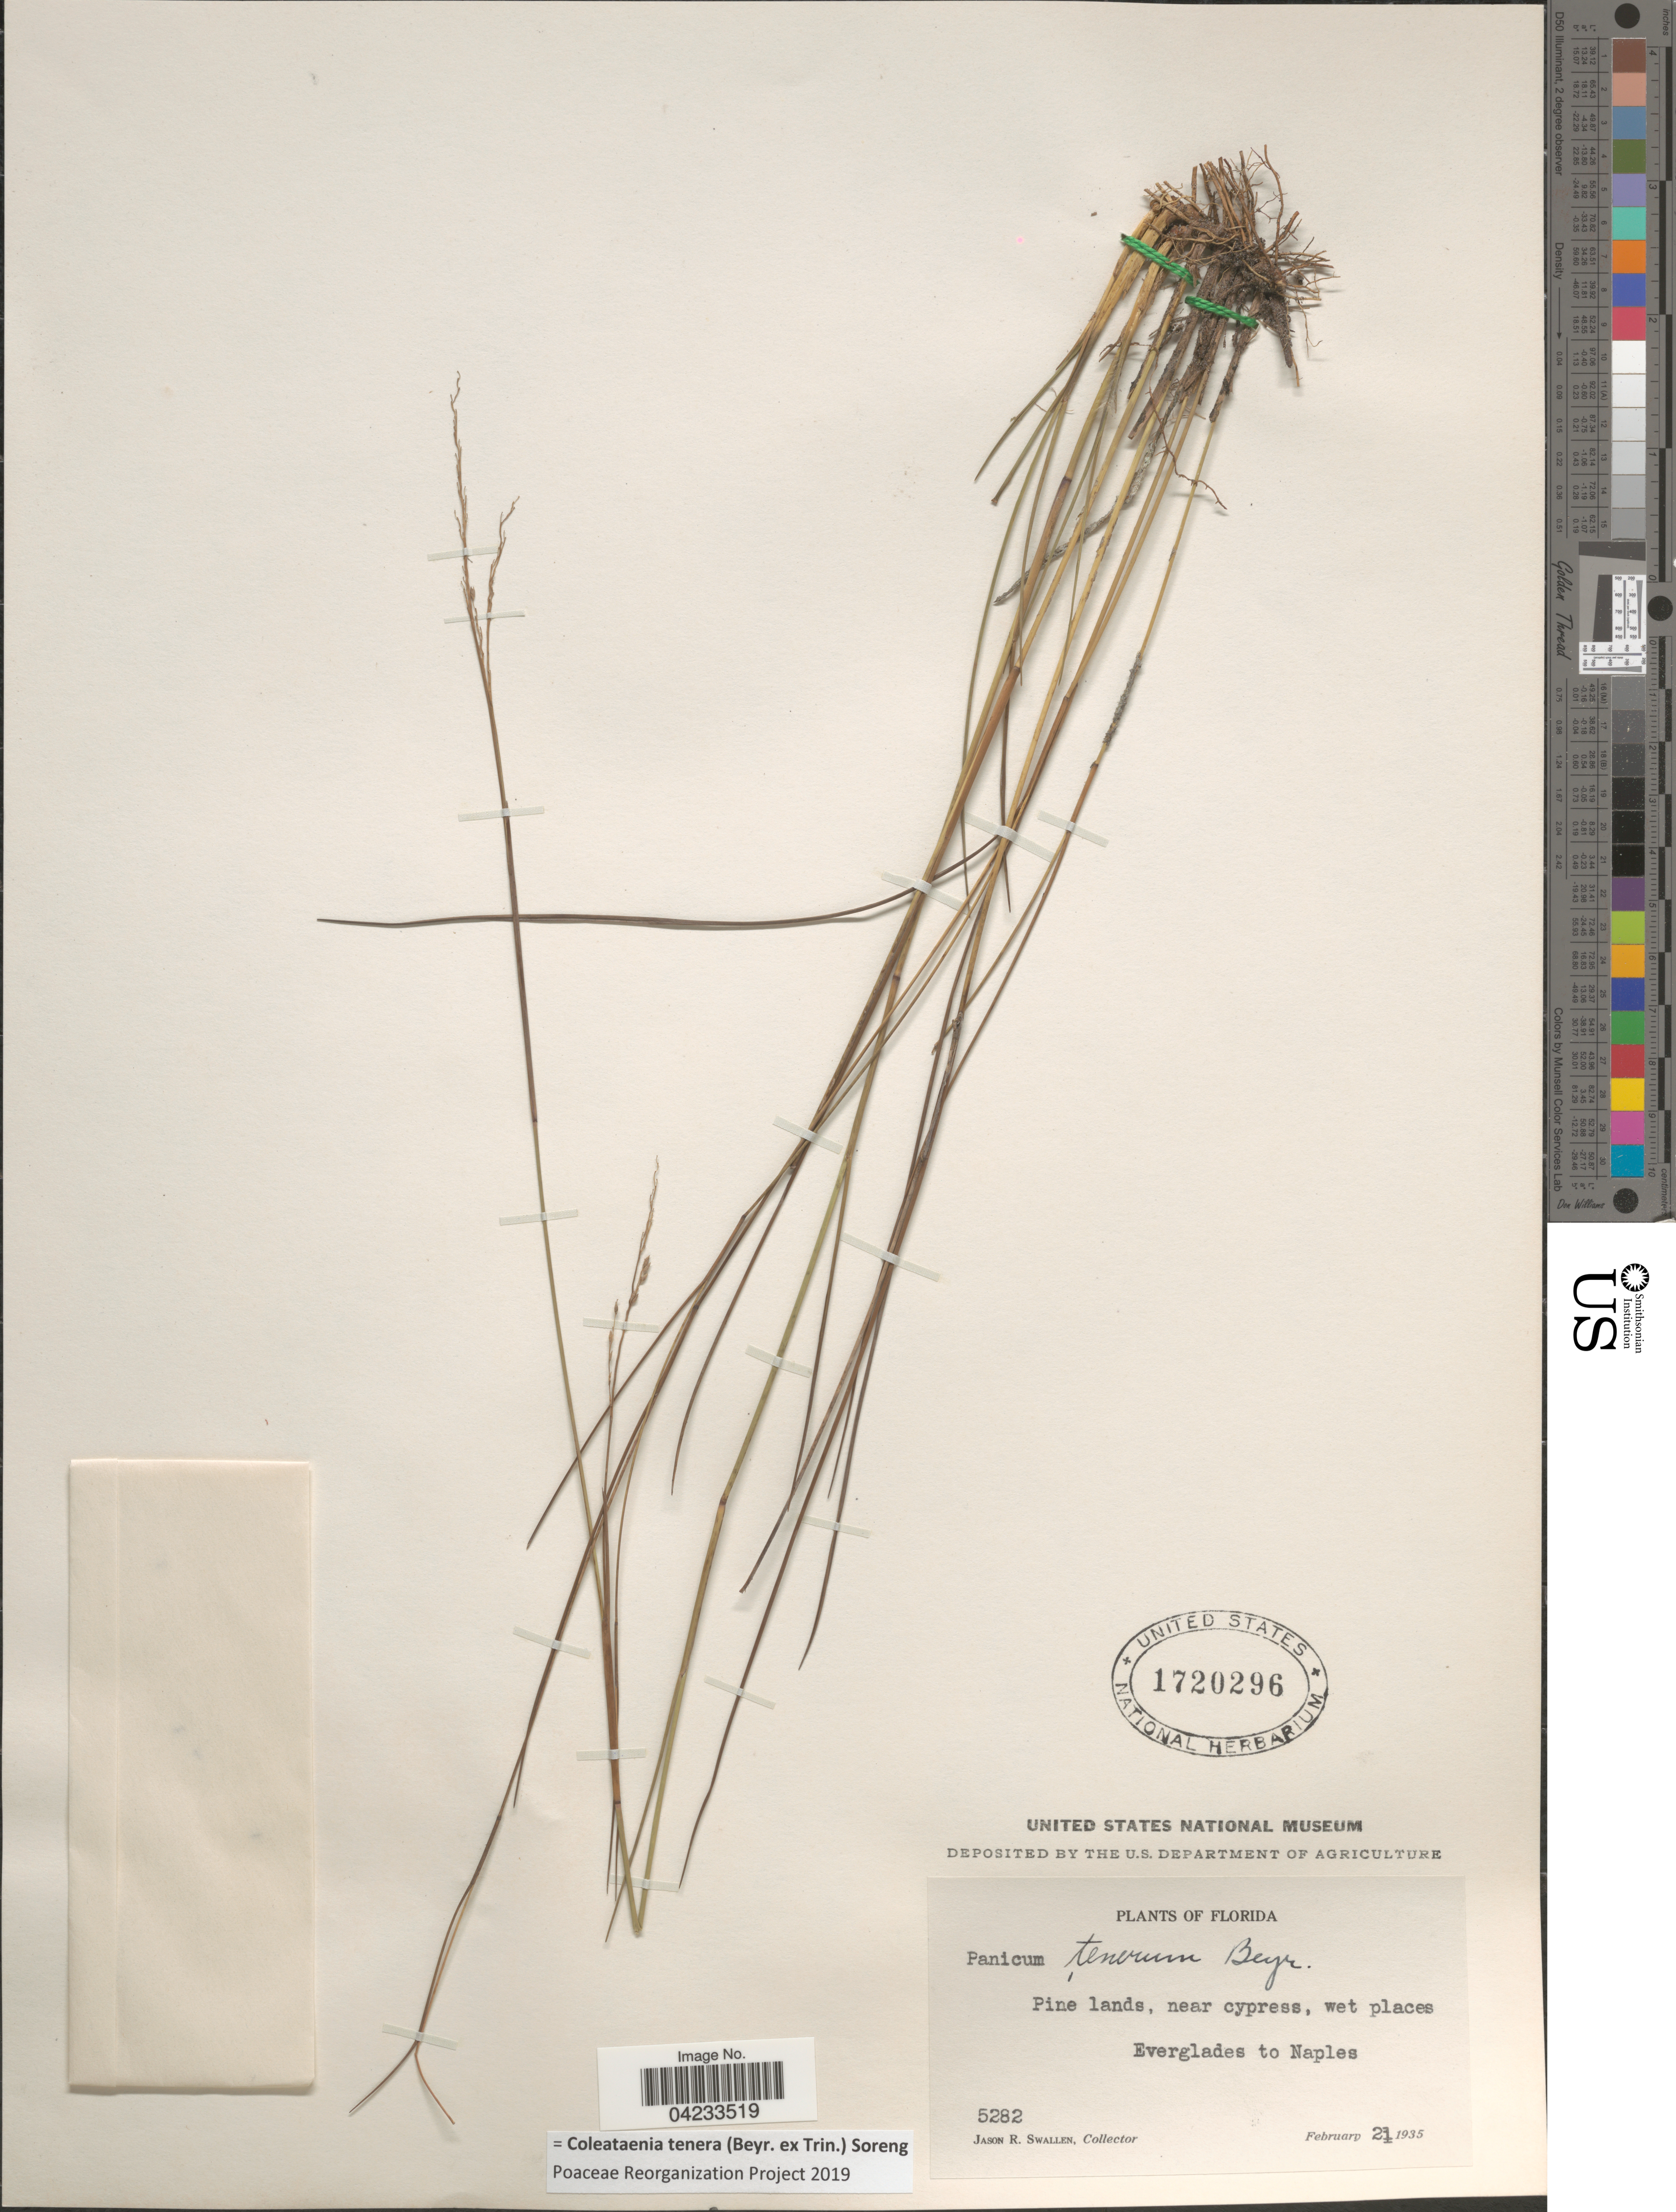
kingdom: Plantae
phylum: Tracheophyta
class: Liliopsida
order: Poales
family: Poaceae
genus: Coleataenia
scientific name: Coleataenia tenera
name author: (Beyr. ex Trin.) Soreng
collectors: J. R. Swallen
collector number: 5282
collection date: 1935-02-21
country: United States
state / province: Florida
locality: Pine lands, near cypress, wet places Everglades to Naples.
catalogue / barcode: US 1720296